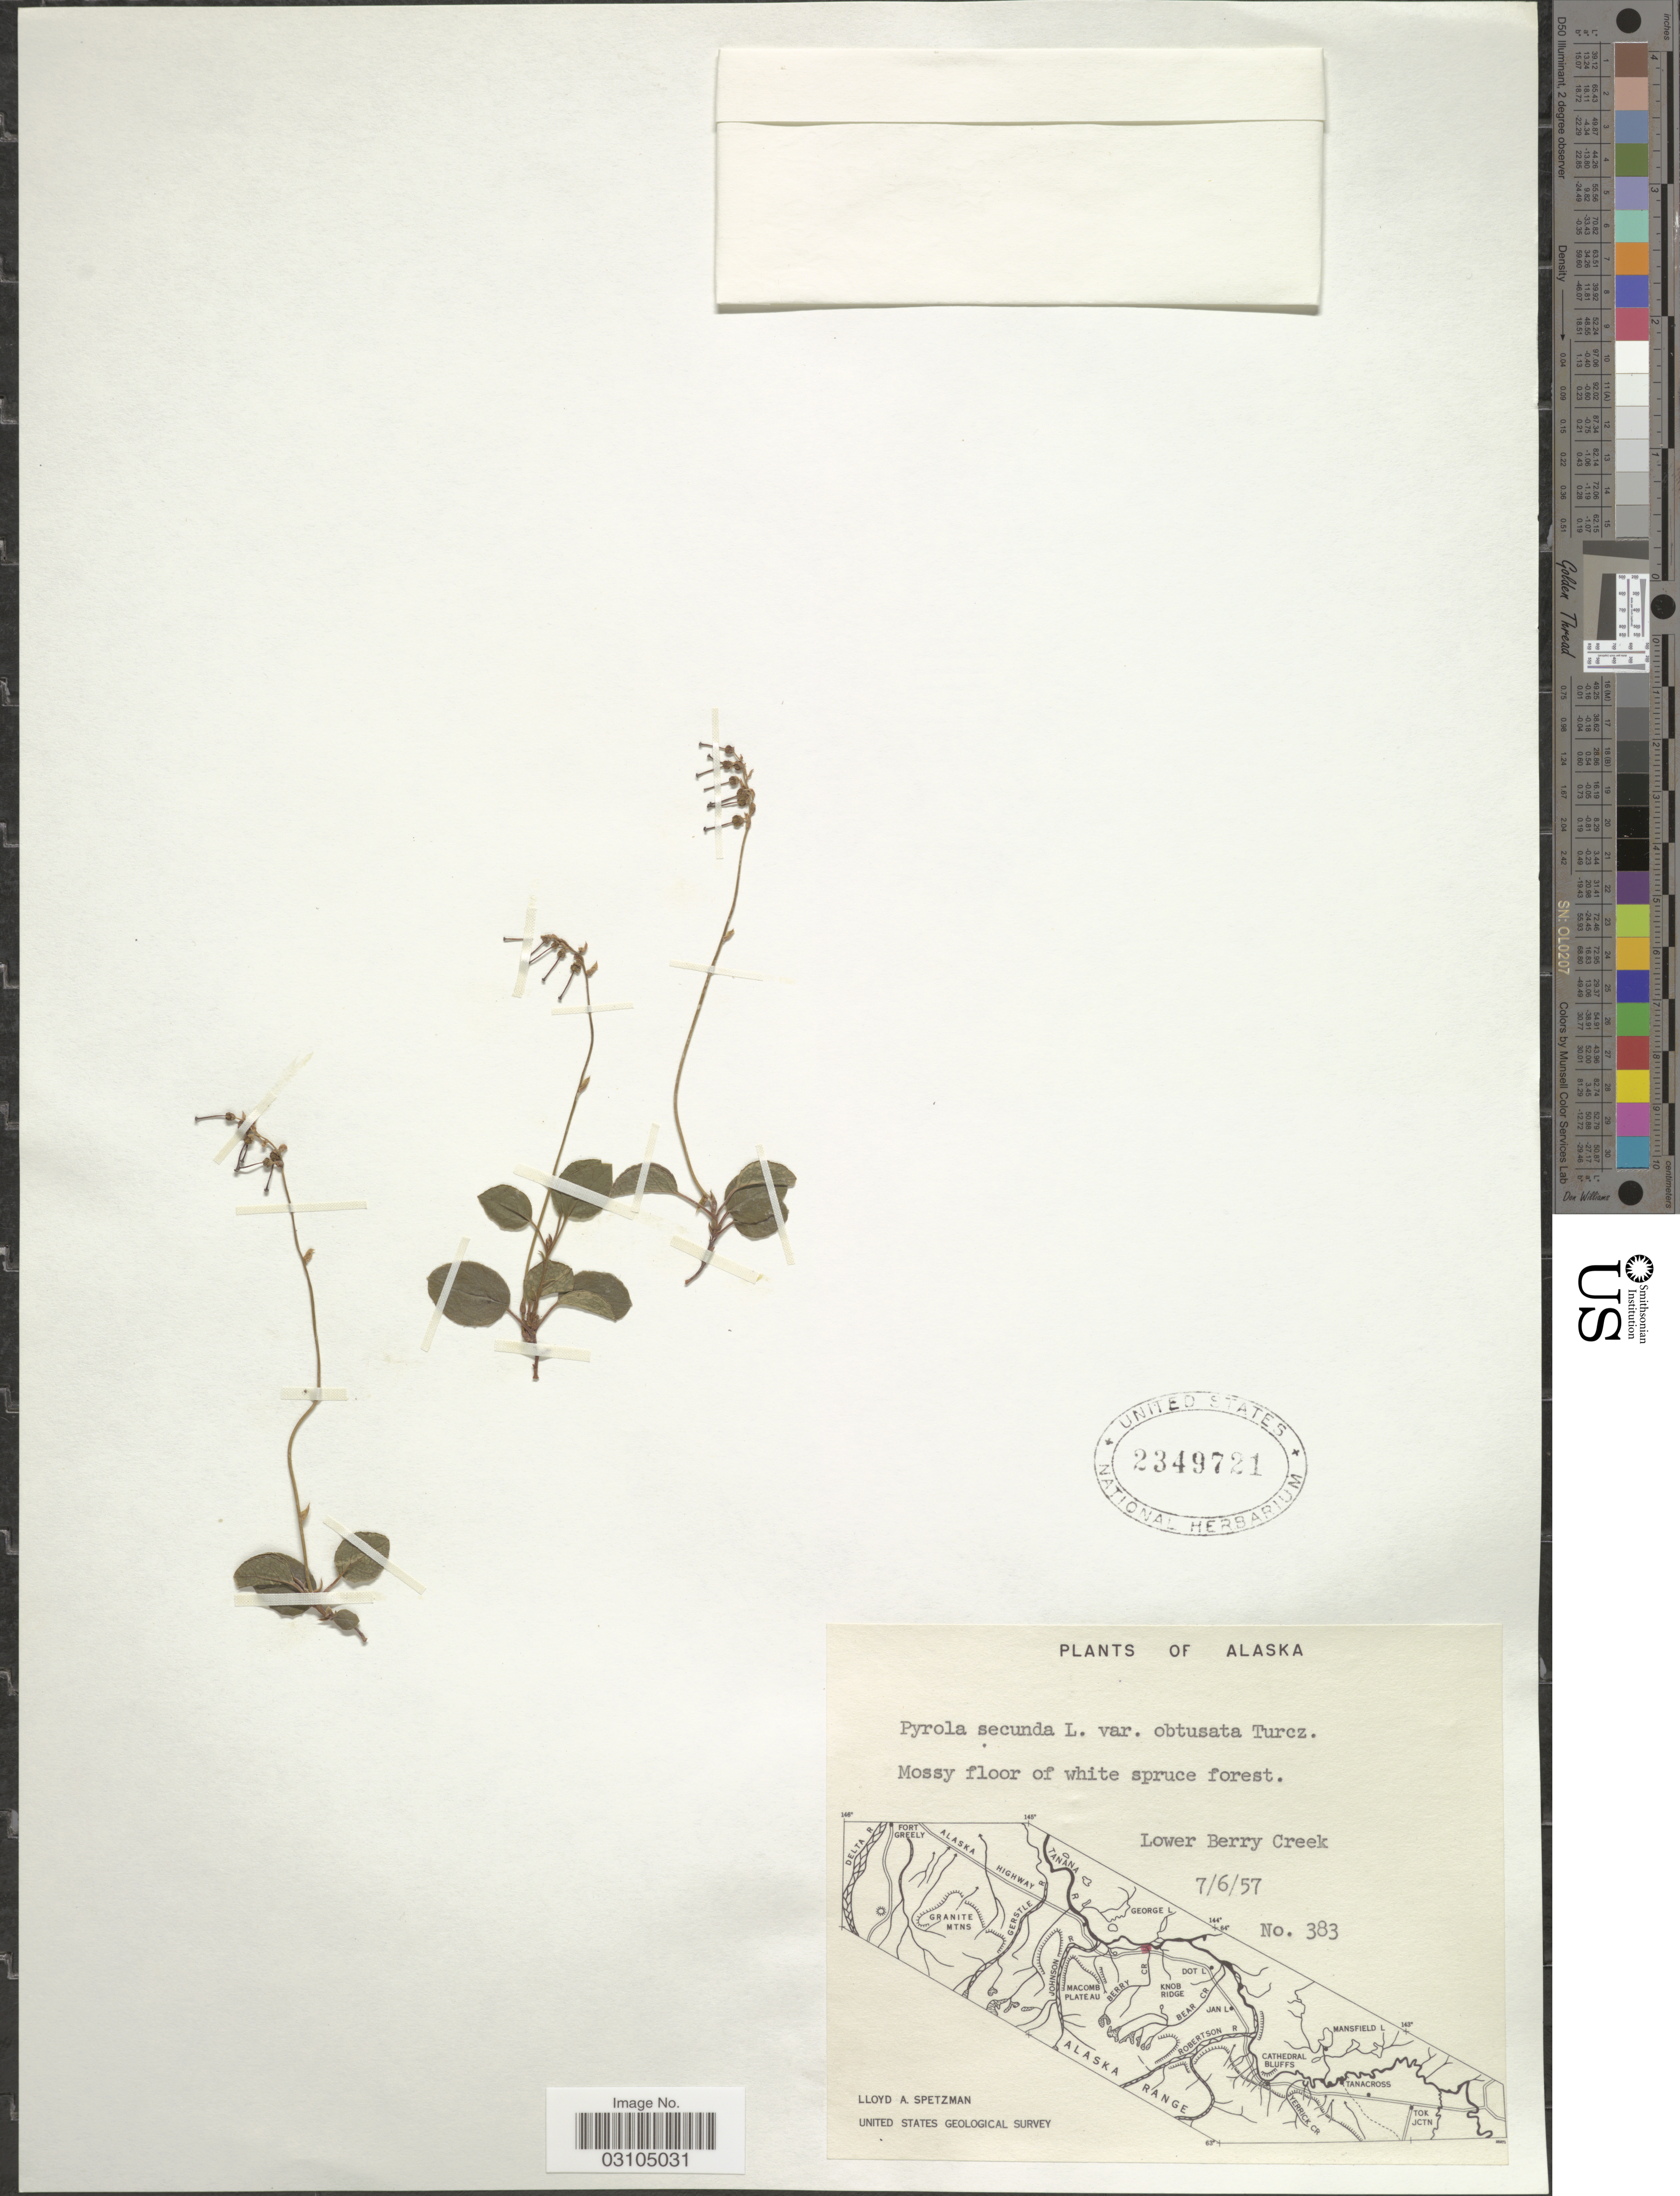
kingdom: Plantae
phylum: Tracheophyta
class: Magnoliopsida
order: Ericales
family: Ericaceae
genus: Orthilia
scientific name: Orthilia secunda var. obtusata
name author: (Turcz.) House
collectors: L. Spetzman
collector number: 383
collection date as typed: Transcribed d/m/y: 6/7/57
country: United States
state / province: Alaska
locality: Lower Berry Creek.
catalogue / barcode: US 2349721